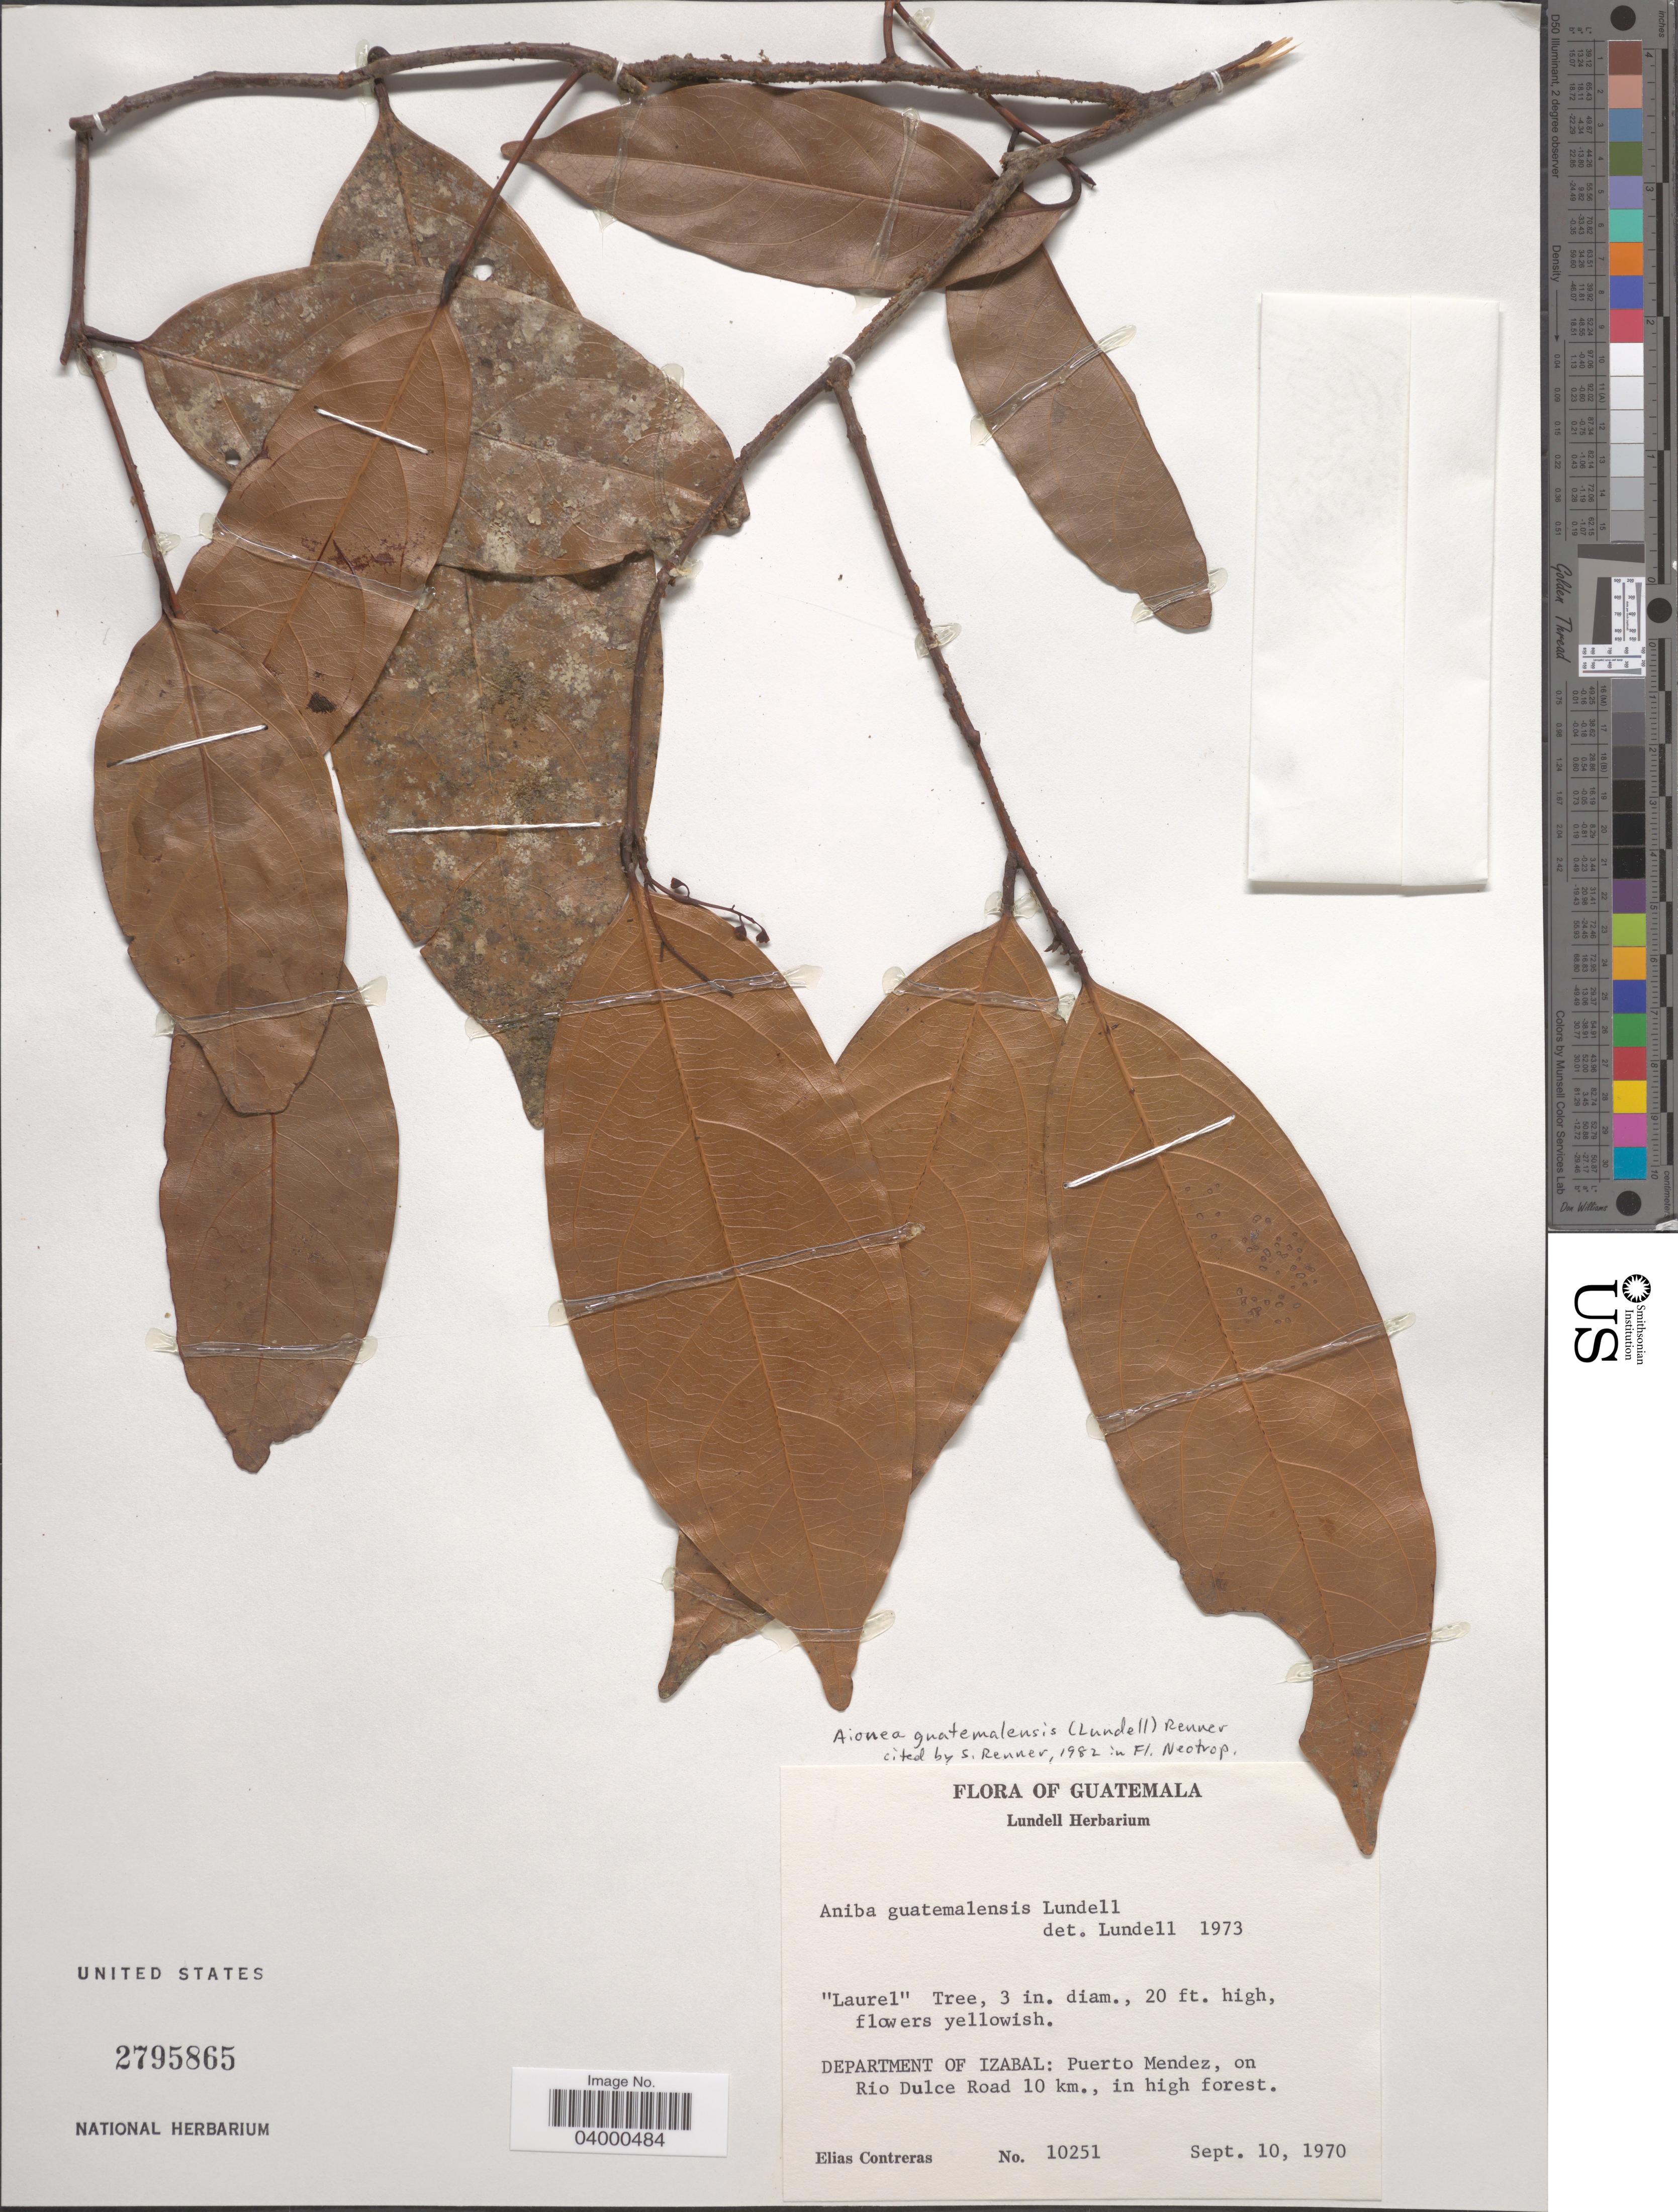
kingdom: Plantae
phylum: Tracheophyta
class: Magnoliopsida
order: Laurales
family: Lauraceae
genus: Aiouea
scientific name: Aiouea guatemalensis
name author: (Lundell) Renner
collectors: E. Contreras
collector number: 10251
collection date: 1970-09-10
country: Guatemala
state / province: Izabal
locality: Department of Izabal: Puerto Mendez, on Rio Dulce Road, 10 km., in high forest.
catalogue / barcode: US 2795865